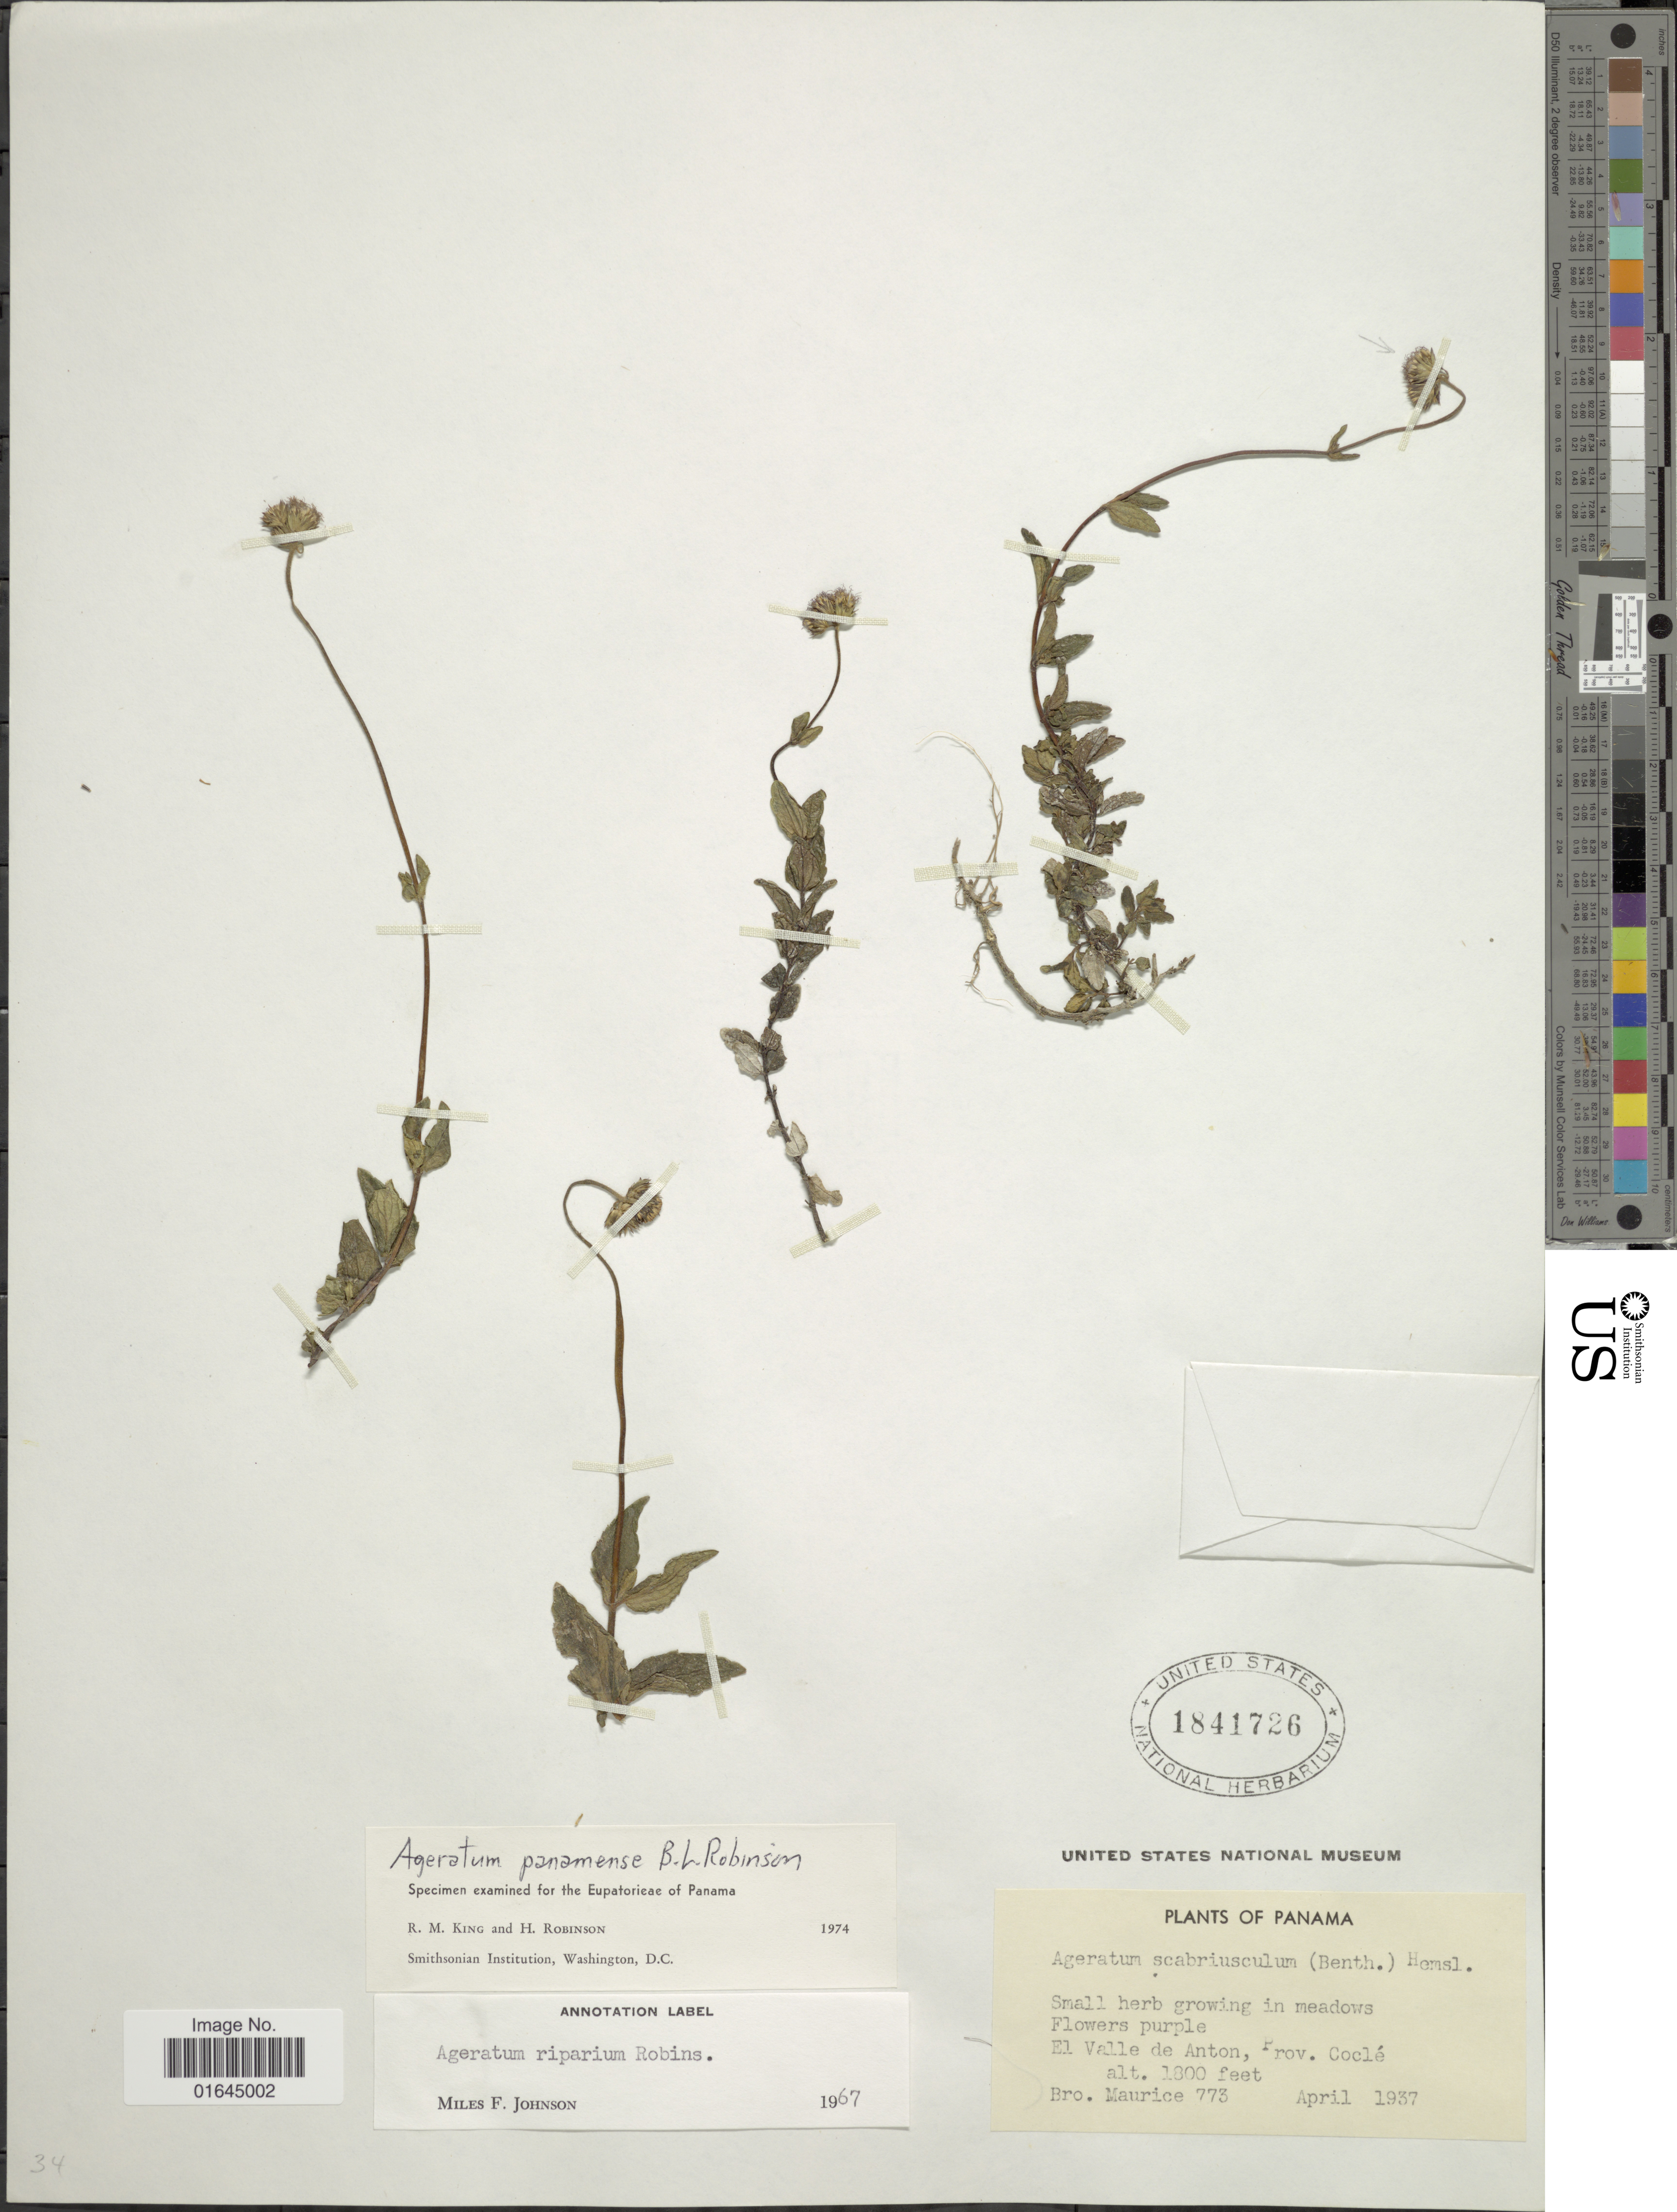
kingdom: Plantae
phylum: Tracheophyta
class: Magnoliopsida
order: Asterales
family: Asteraceae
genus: Ageratum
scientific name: Ageratum panamense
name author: B.L. Rob.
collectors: B. Maurice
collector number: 773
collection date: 1937-02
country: Panama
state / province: Coclé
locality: El Valle de Anton.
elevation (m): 549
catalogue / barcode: US 1841726